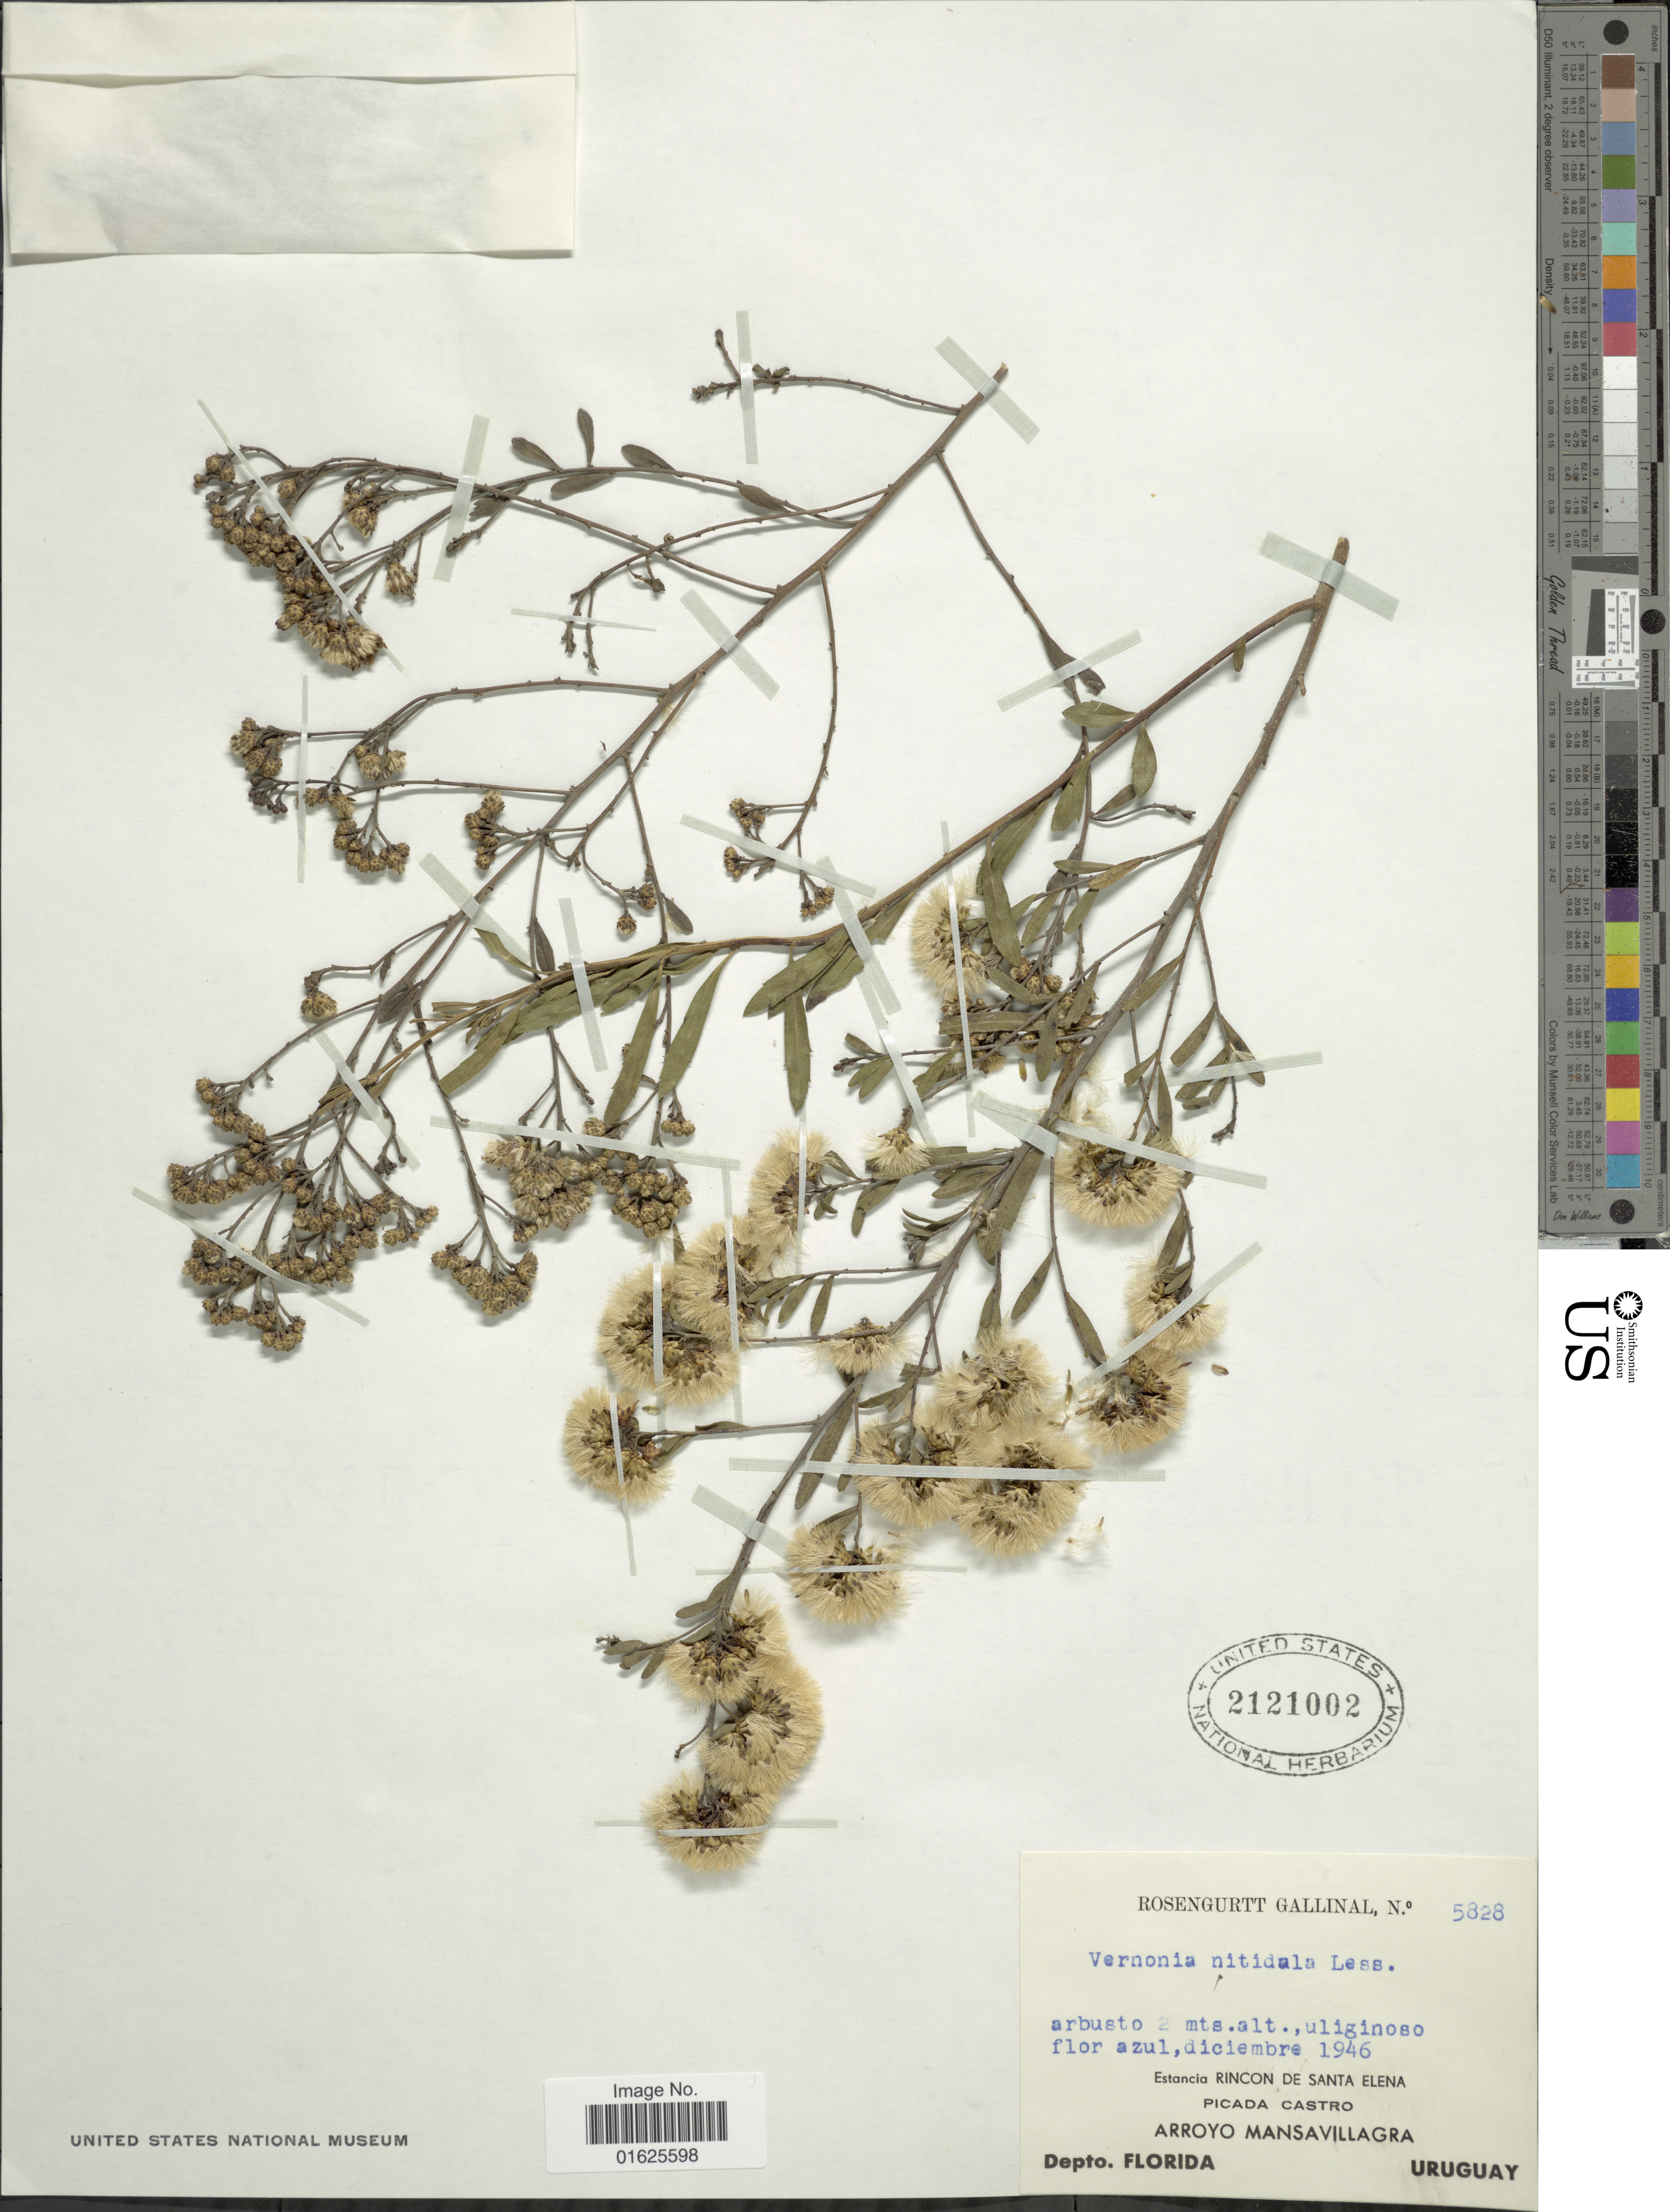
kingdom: Plantae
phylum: Tracheophyta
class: Magnoliopsida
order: Asterales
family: Asteraceae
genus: Vernonanthura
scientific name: Vernonanthura nitidula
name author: (Less.) H. Rob.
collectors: R. Gallinal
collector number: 5828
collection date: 1946-12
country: Uruguay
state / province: Florida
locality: Estancia Rincon de Santa Elena, Picada Castro, Arroyo Mansavillagra, Depto Florida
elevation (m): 2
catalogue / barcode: US 2121002